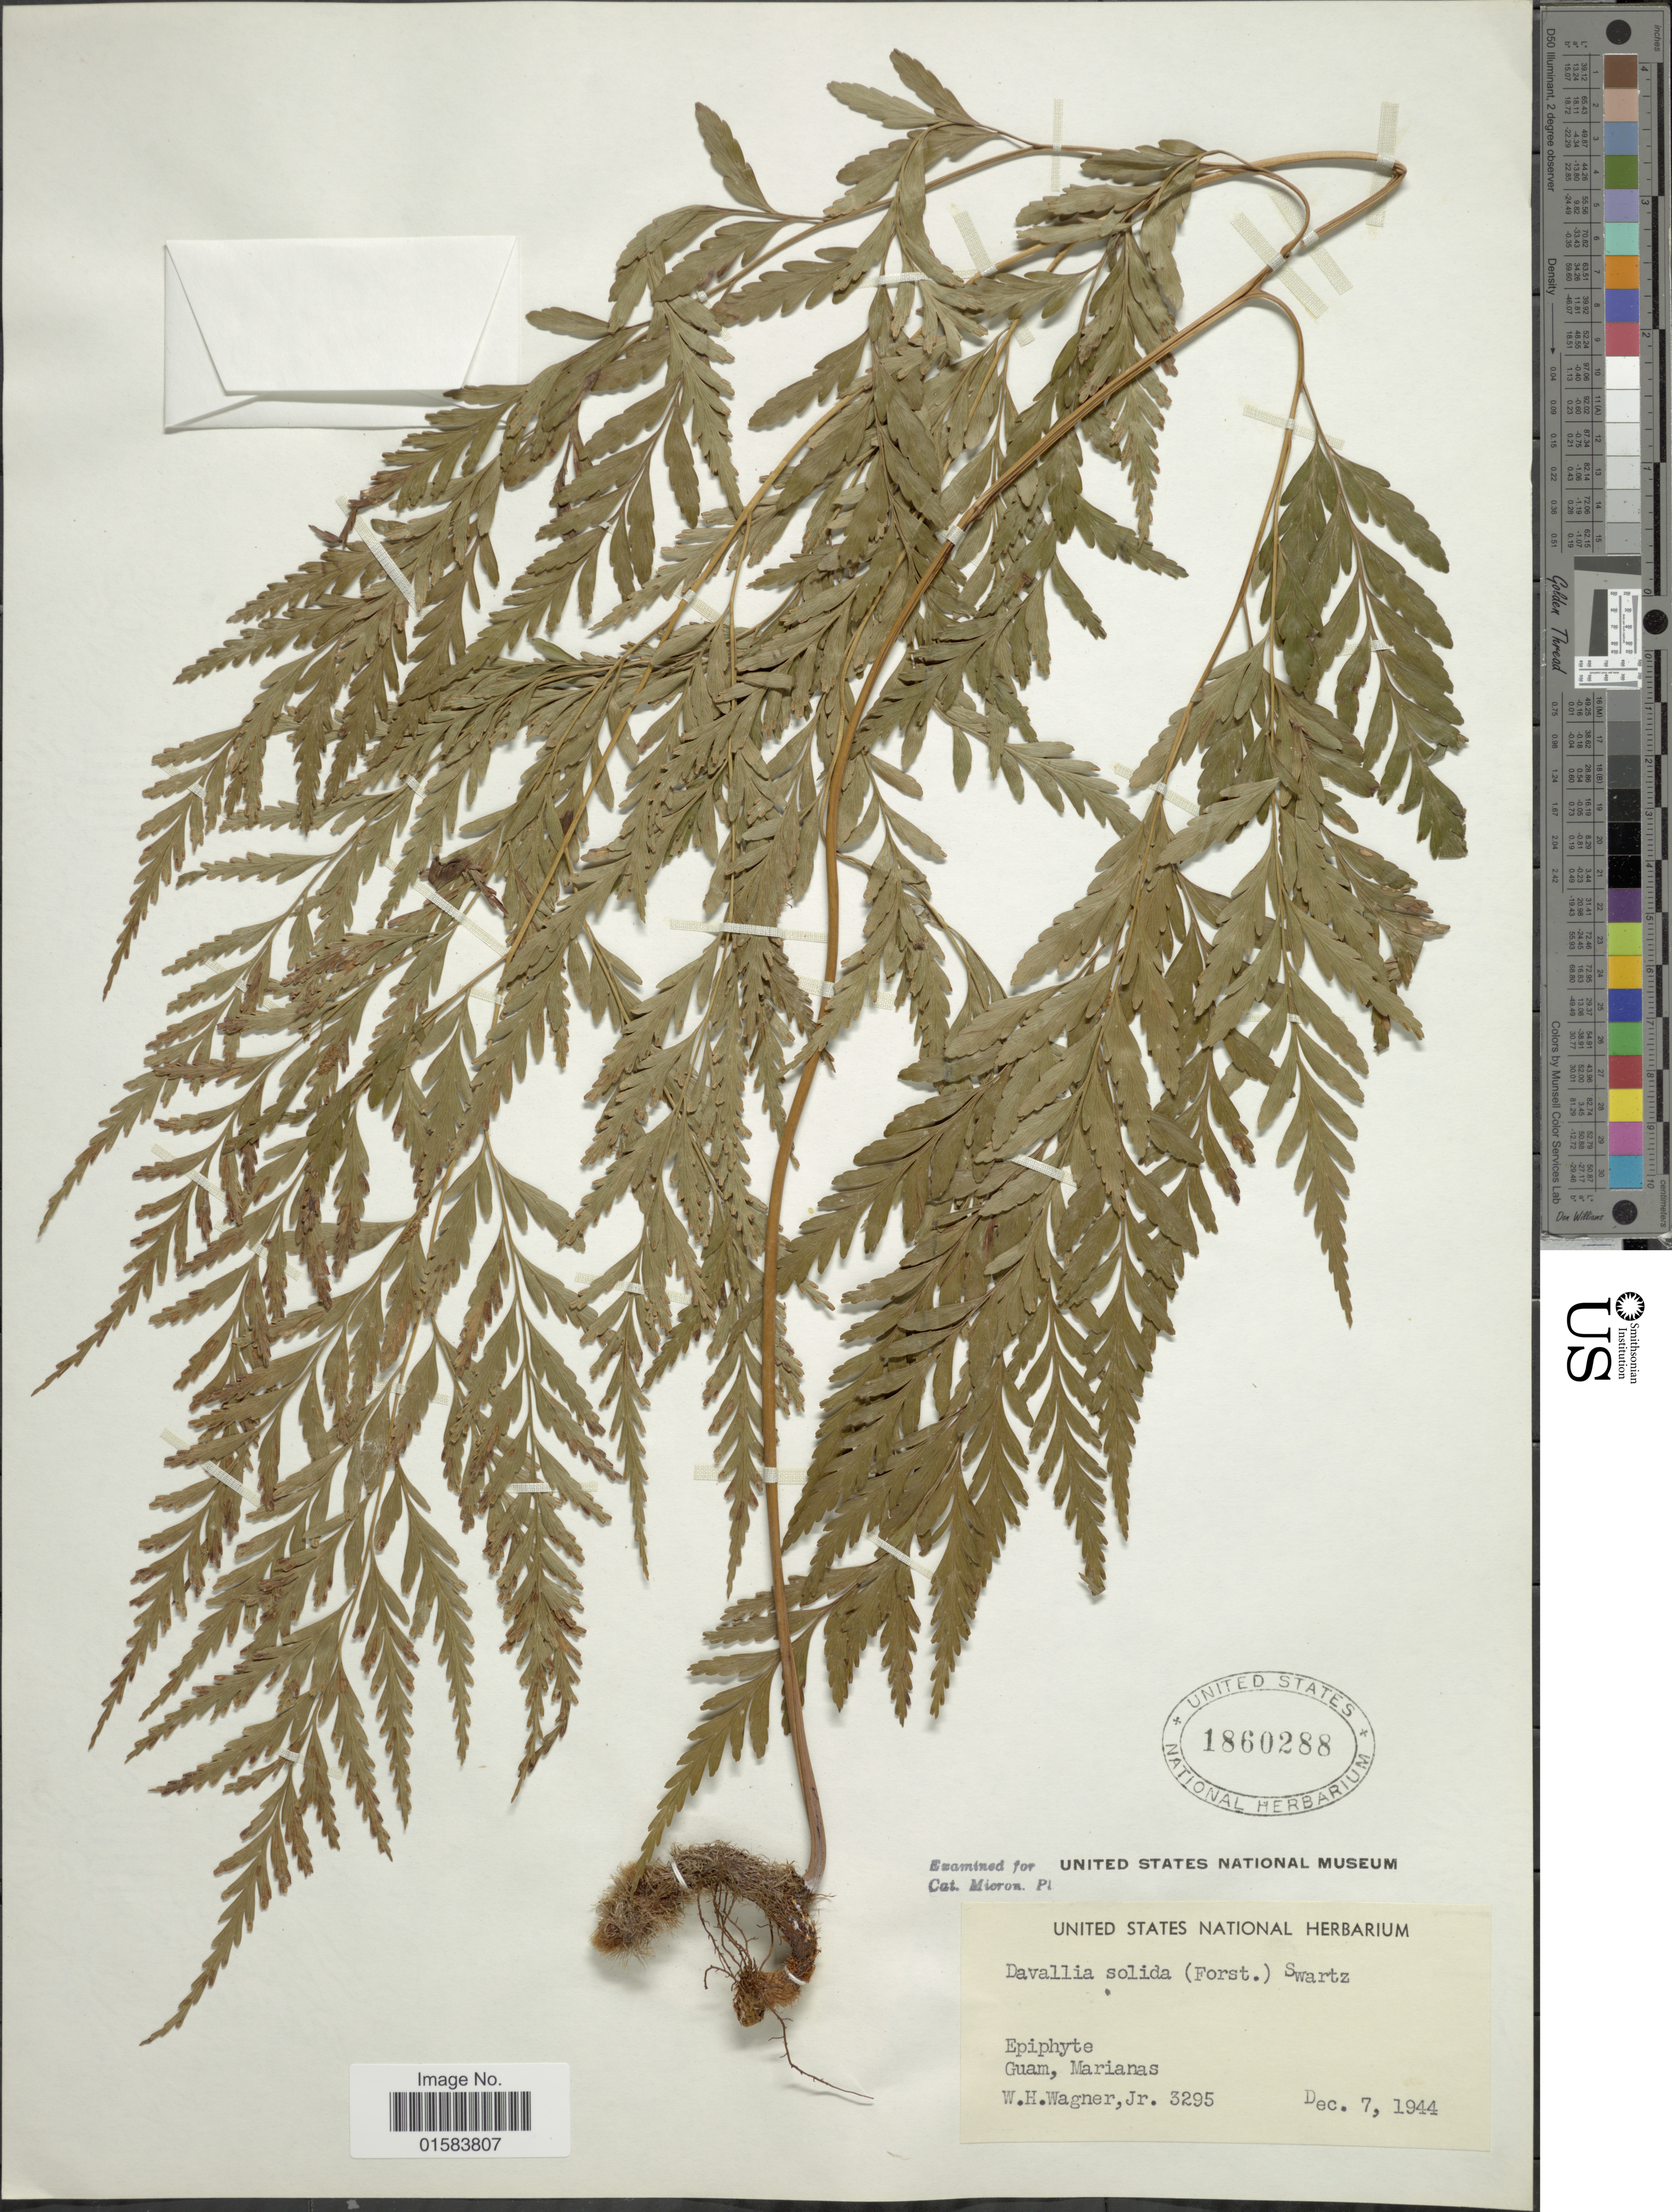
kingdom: Plantae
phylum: Tracheophyta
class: Polypodiopsida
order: Polypodiales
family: Davalliaceae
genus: Davallia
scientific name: Davallia solida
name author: (G. Forst.) Sw.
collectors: W. H. Wagner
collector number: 3295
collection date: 1944-12-07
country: Guam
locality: Marianas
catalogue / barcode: US 1860288